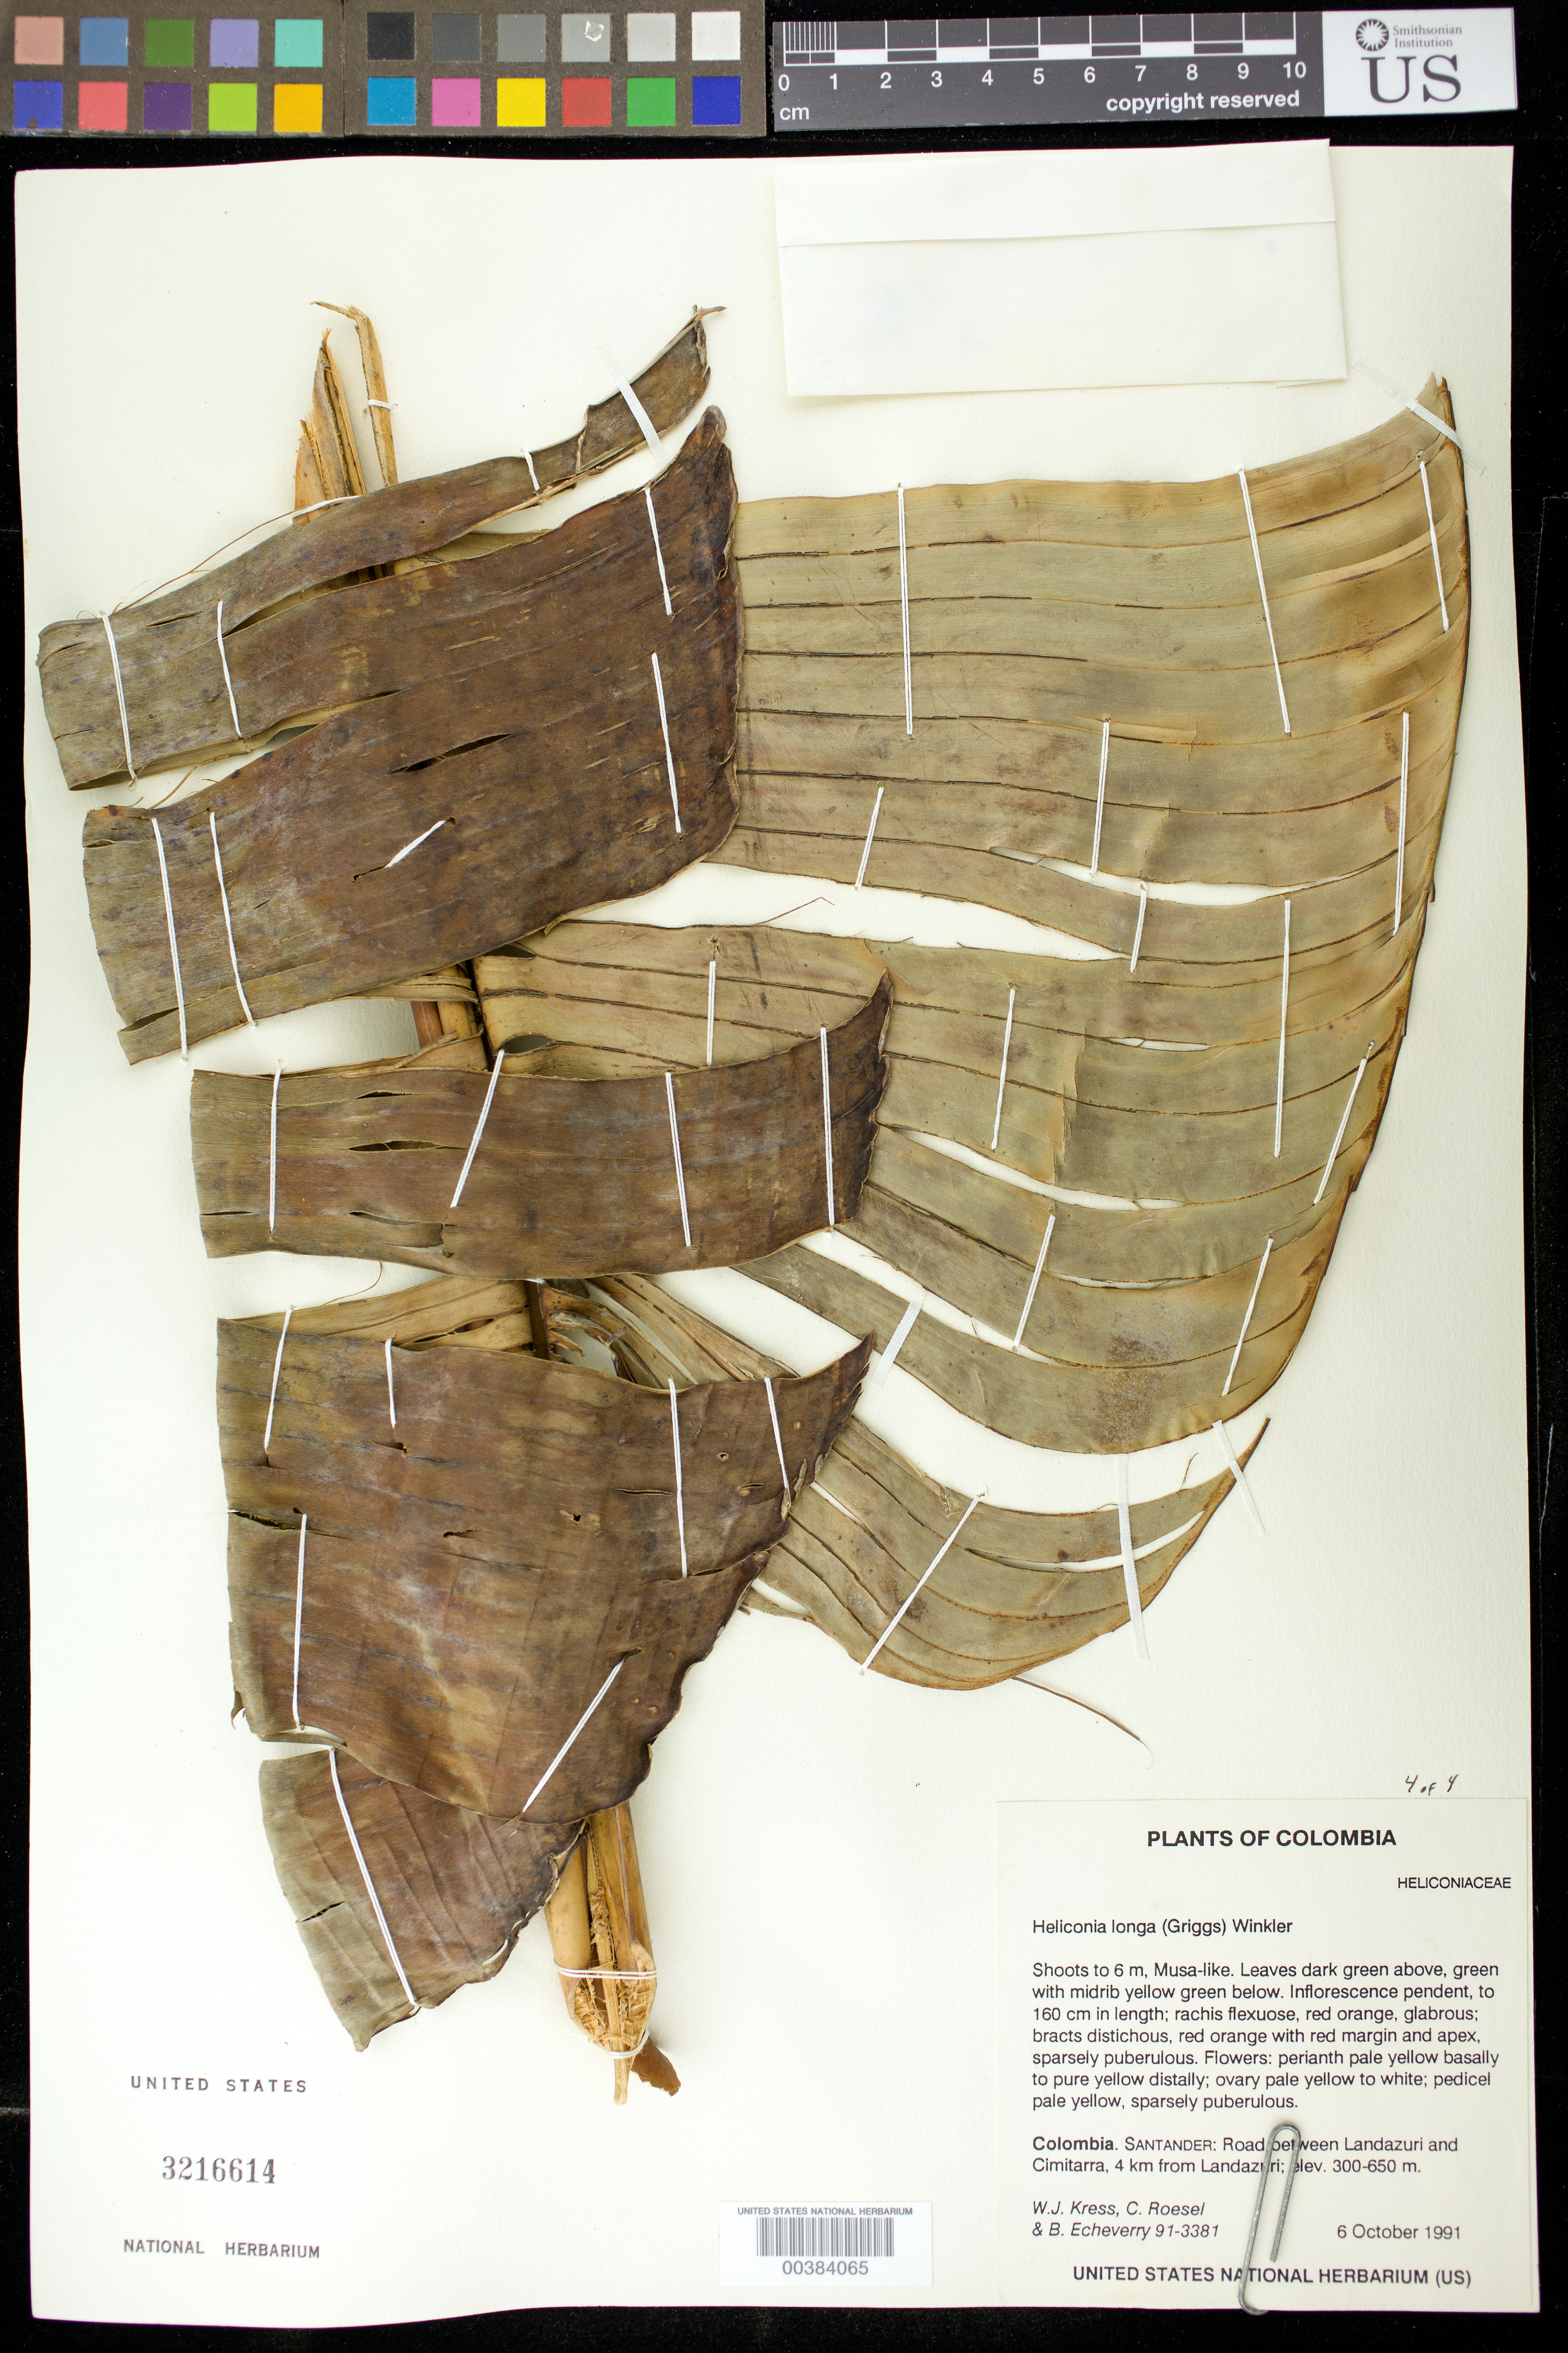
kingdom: Plantae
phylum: Tracheophyta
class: Liliopsida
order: Zingiberales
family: Heliconiaceae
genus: Heliconia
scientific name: Heliconia longa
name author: (R.F. Griggs) H.J.P. Winkl.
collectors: W. J. Kress, C. S. Roesel & B. Echeverry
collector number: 91-3381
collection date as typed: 06 Oct 1991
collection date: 1991-10-06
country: Colombia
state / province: Santander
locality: Between Landazuri and Cimitarra, 4 km from Landazuri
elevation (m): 300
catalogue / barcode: US 3216614